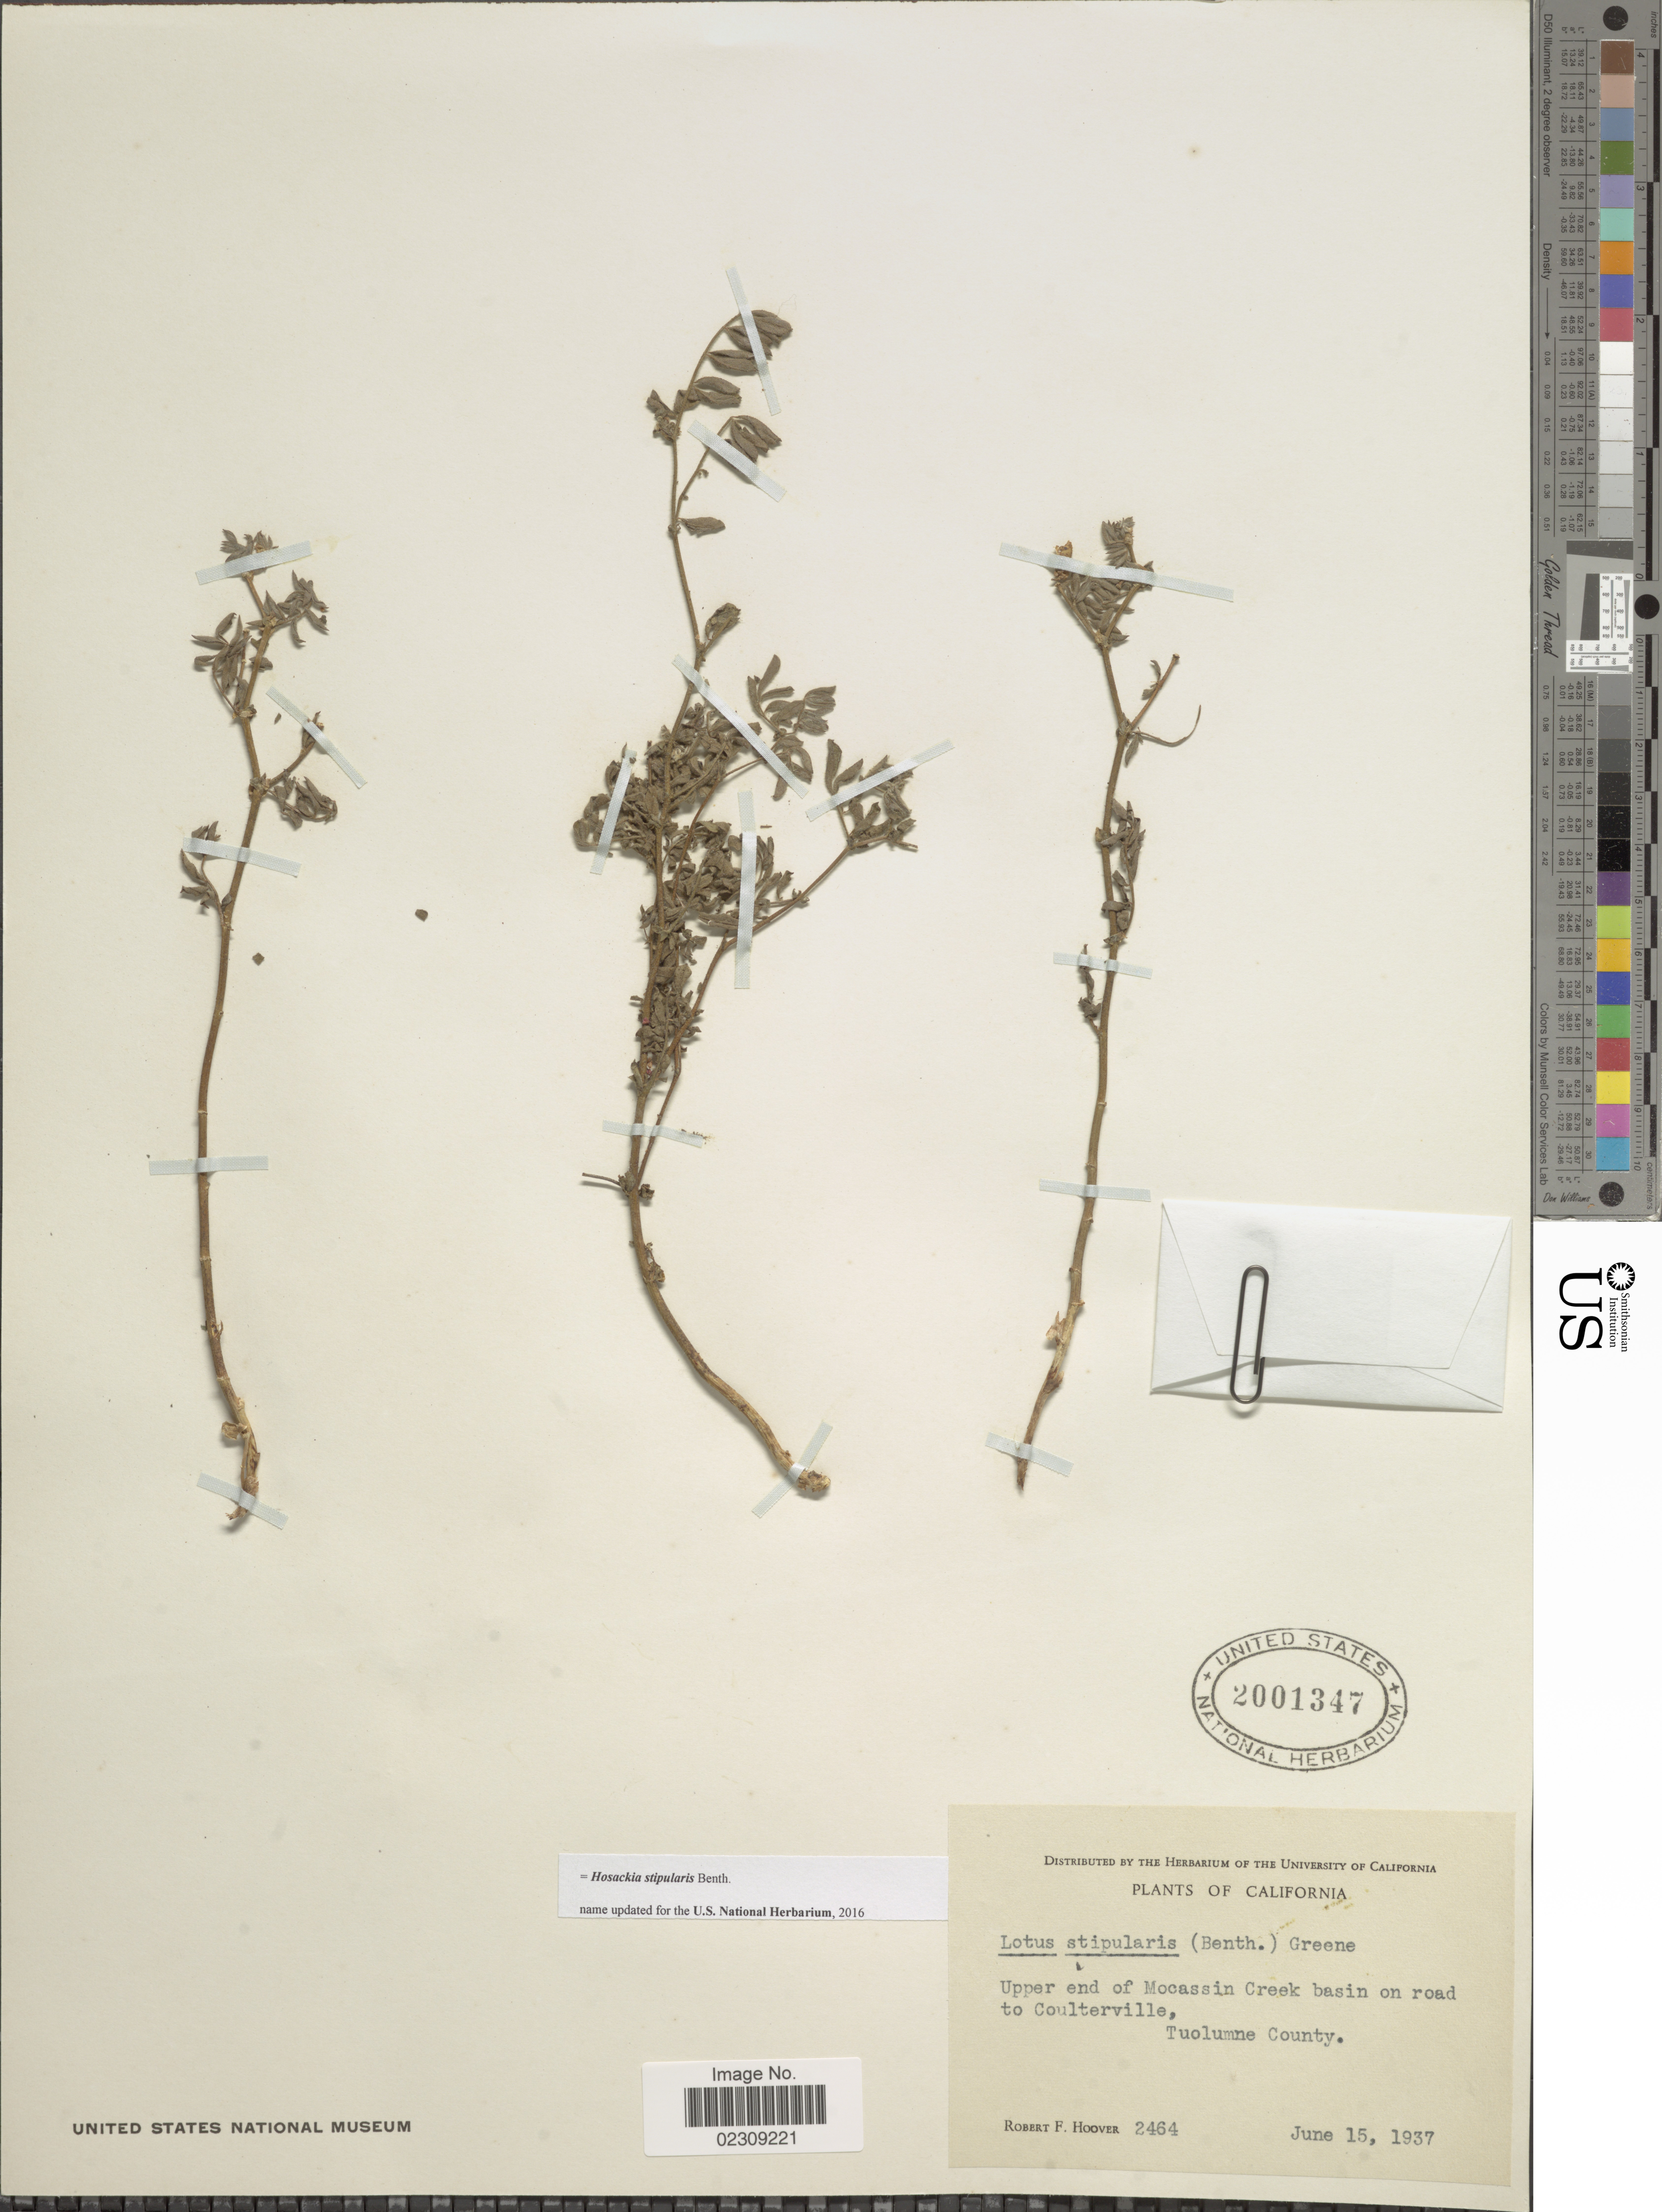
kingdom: Plantae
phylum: Tracheophyta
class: Magnoliopsida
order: Fabales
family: Fabaceae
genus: Hosackia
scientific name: Hosackia stipularis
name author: Benth.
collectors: R. F. Hoover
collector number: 2464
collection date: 1937-06-15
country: United States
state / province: California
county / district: Tuolumne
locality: Upper end of of Mocassin Creek basin on road to Coulterville, Tuolumne County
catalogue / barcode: US 2001347